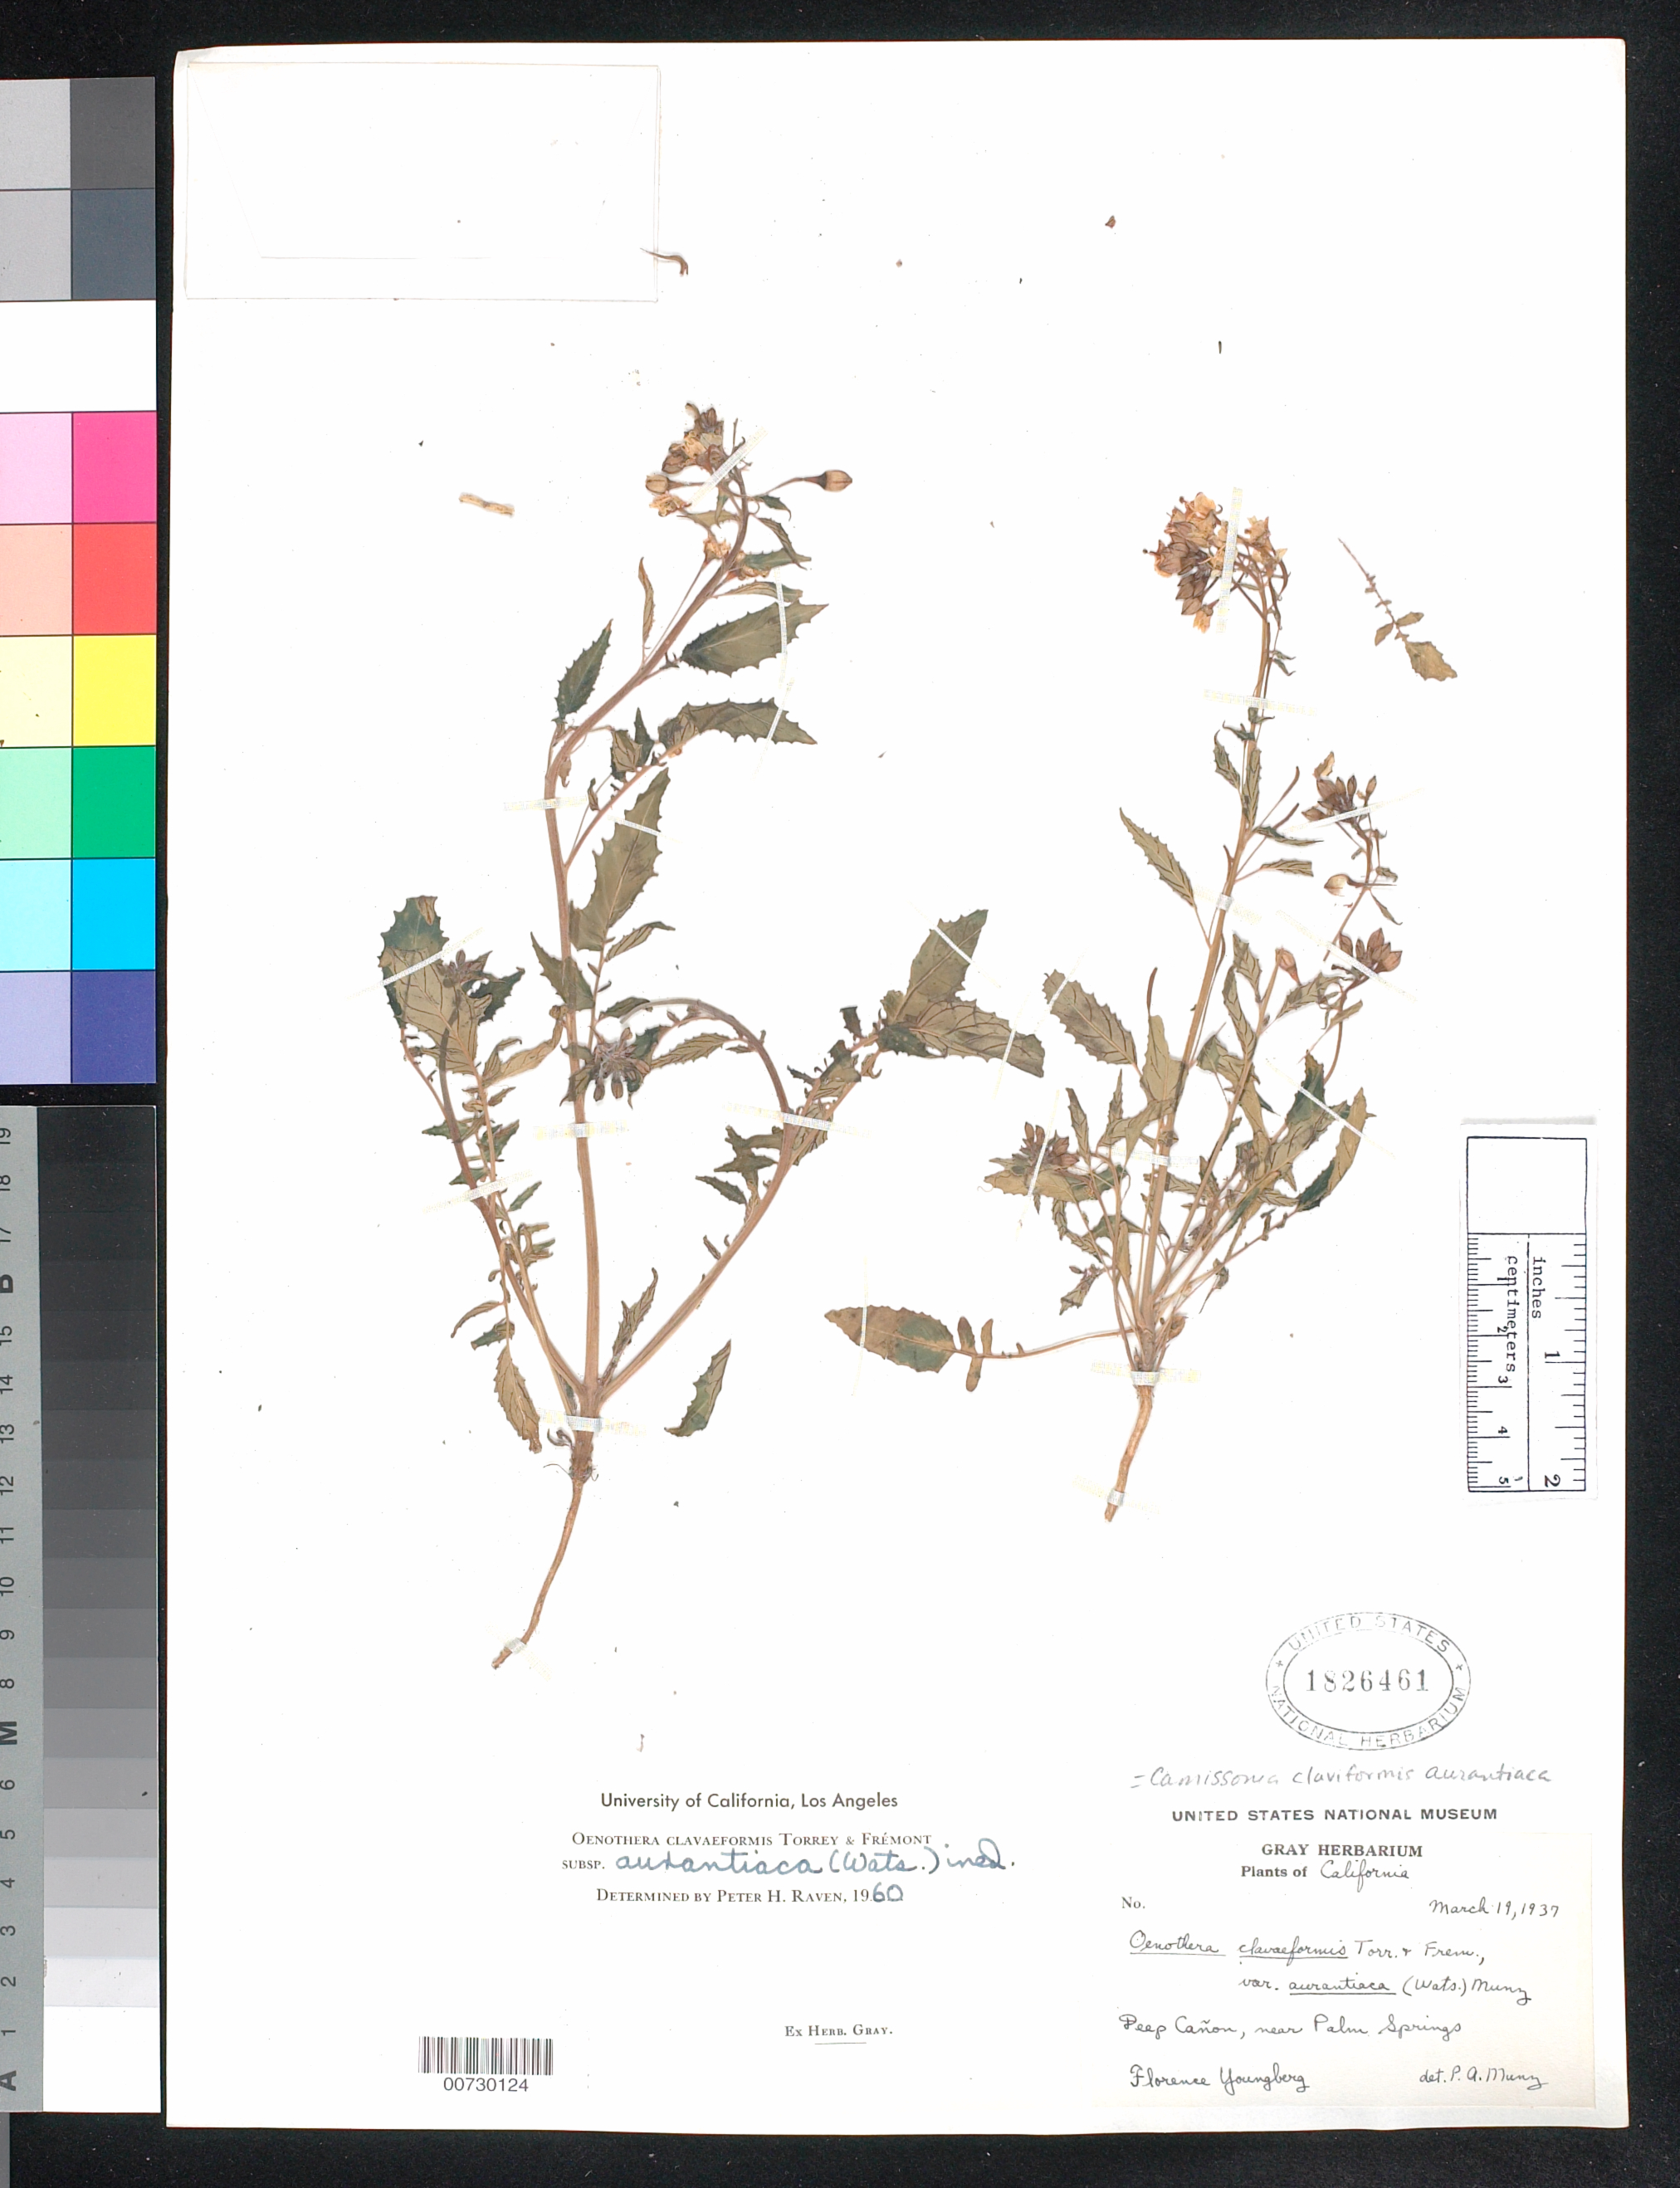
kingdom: Plantae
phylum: Tracheophyta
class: Magnoliopsida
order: Myrtales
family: Onagraceae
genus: Chylismia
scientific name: Chylismia claviformis subsp. aurantiaca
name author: (Munz) W.L. Wagner & Hoch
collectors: F. Youngberg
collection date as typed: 19 Mar 1937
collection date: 1937-03-19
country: United States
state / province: California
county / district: Riverside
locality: Deep Cañon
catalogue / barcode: US 1826461